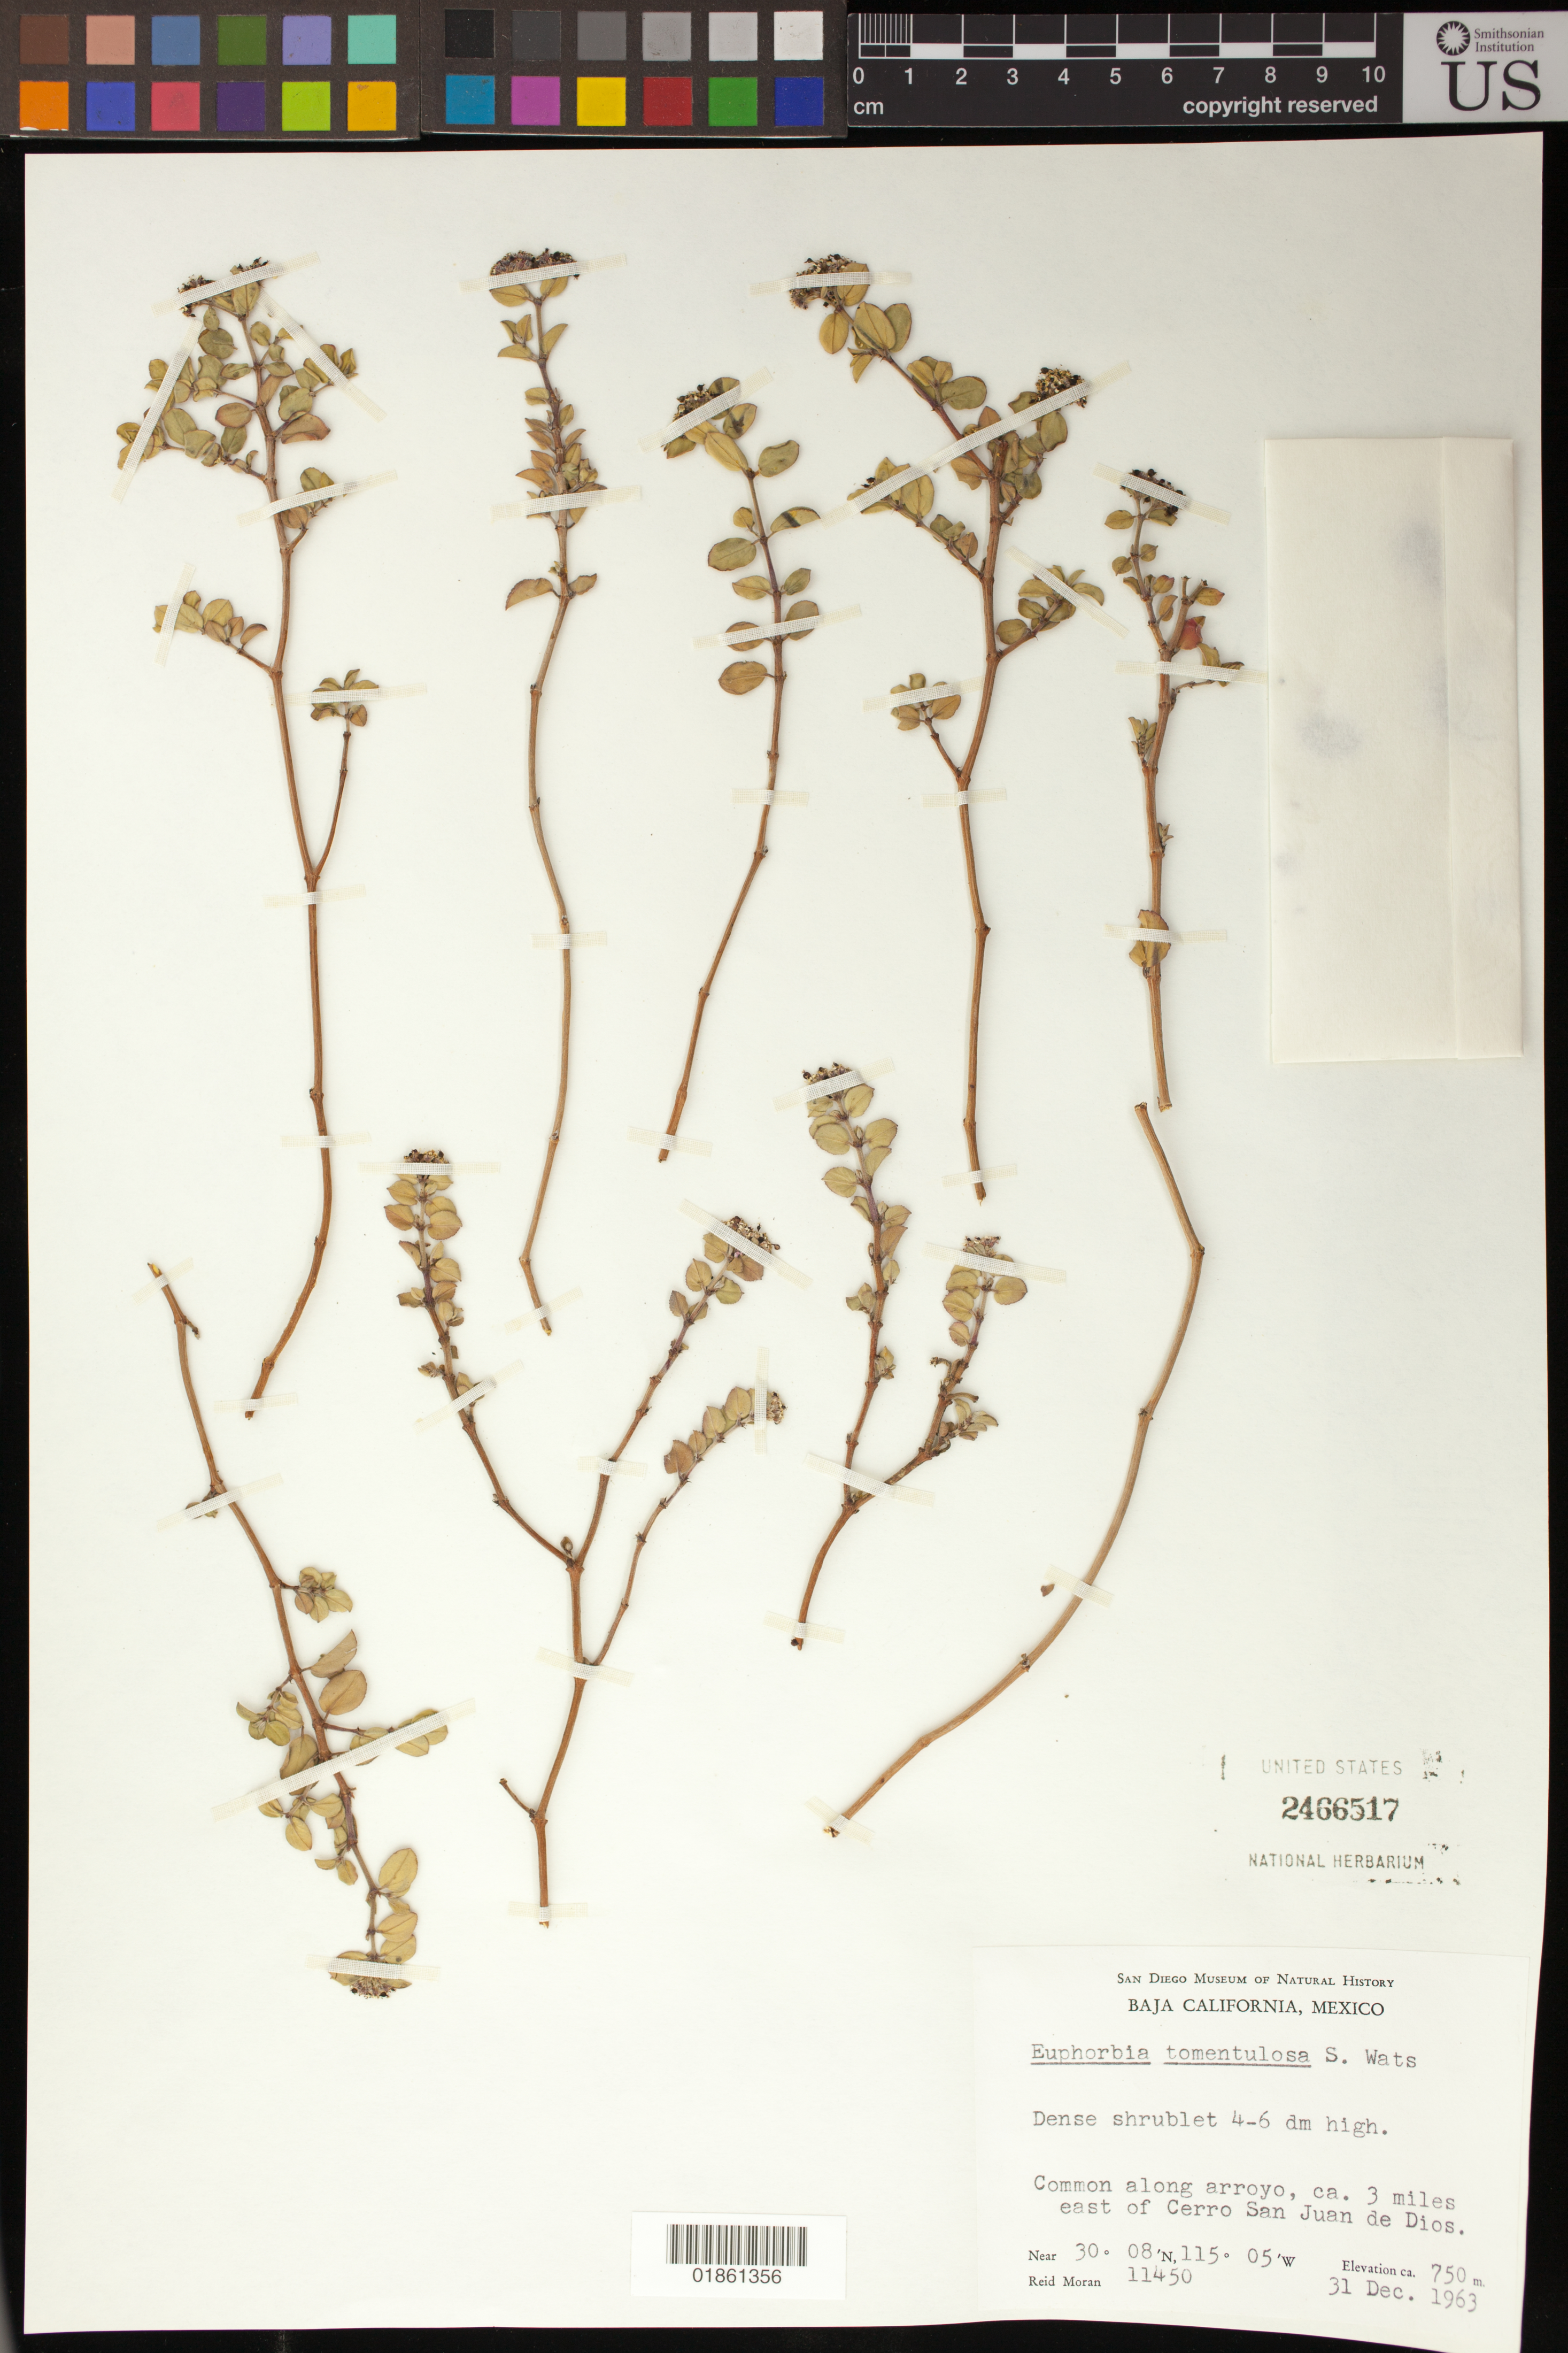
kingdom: Plantae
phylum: Tracheophyta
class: Magnoliopsida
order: Malpighiales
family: Euphorbiaceae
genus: Euphorbia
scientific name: Euphorbia tomentulosa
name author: S. Watson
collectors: R. V. Moran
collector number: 11450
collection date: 1963-12-31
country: Mexico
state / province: Baja California Norte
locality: Common along arroyo, ca. 3 miles east of Cerro San Juan de Dios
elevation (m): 750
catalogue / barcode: US 2466517